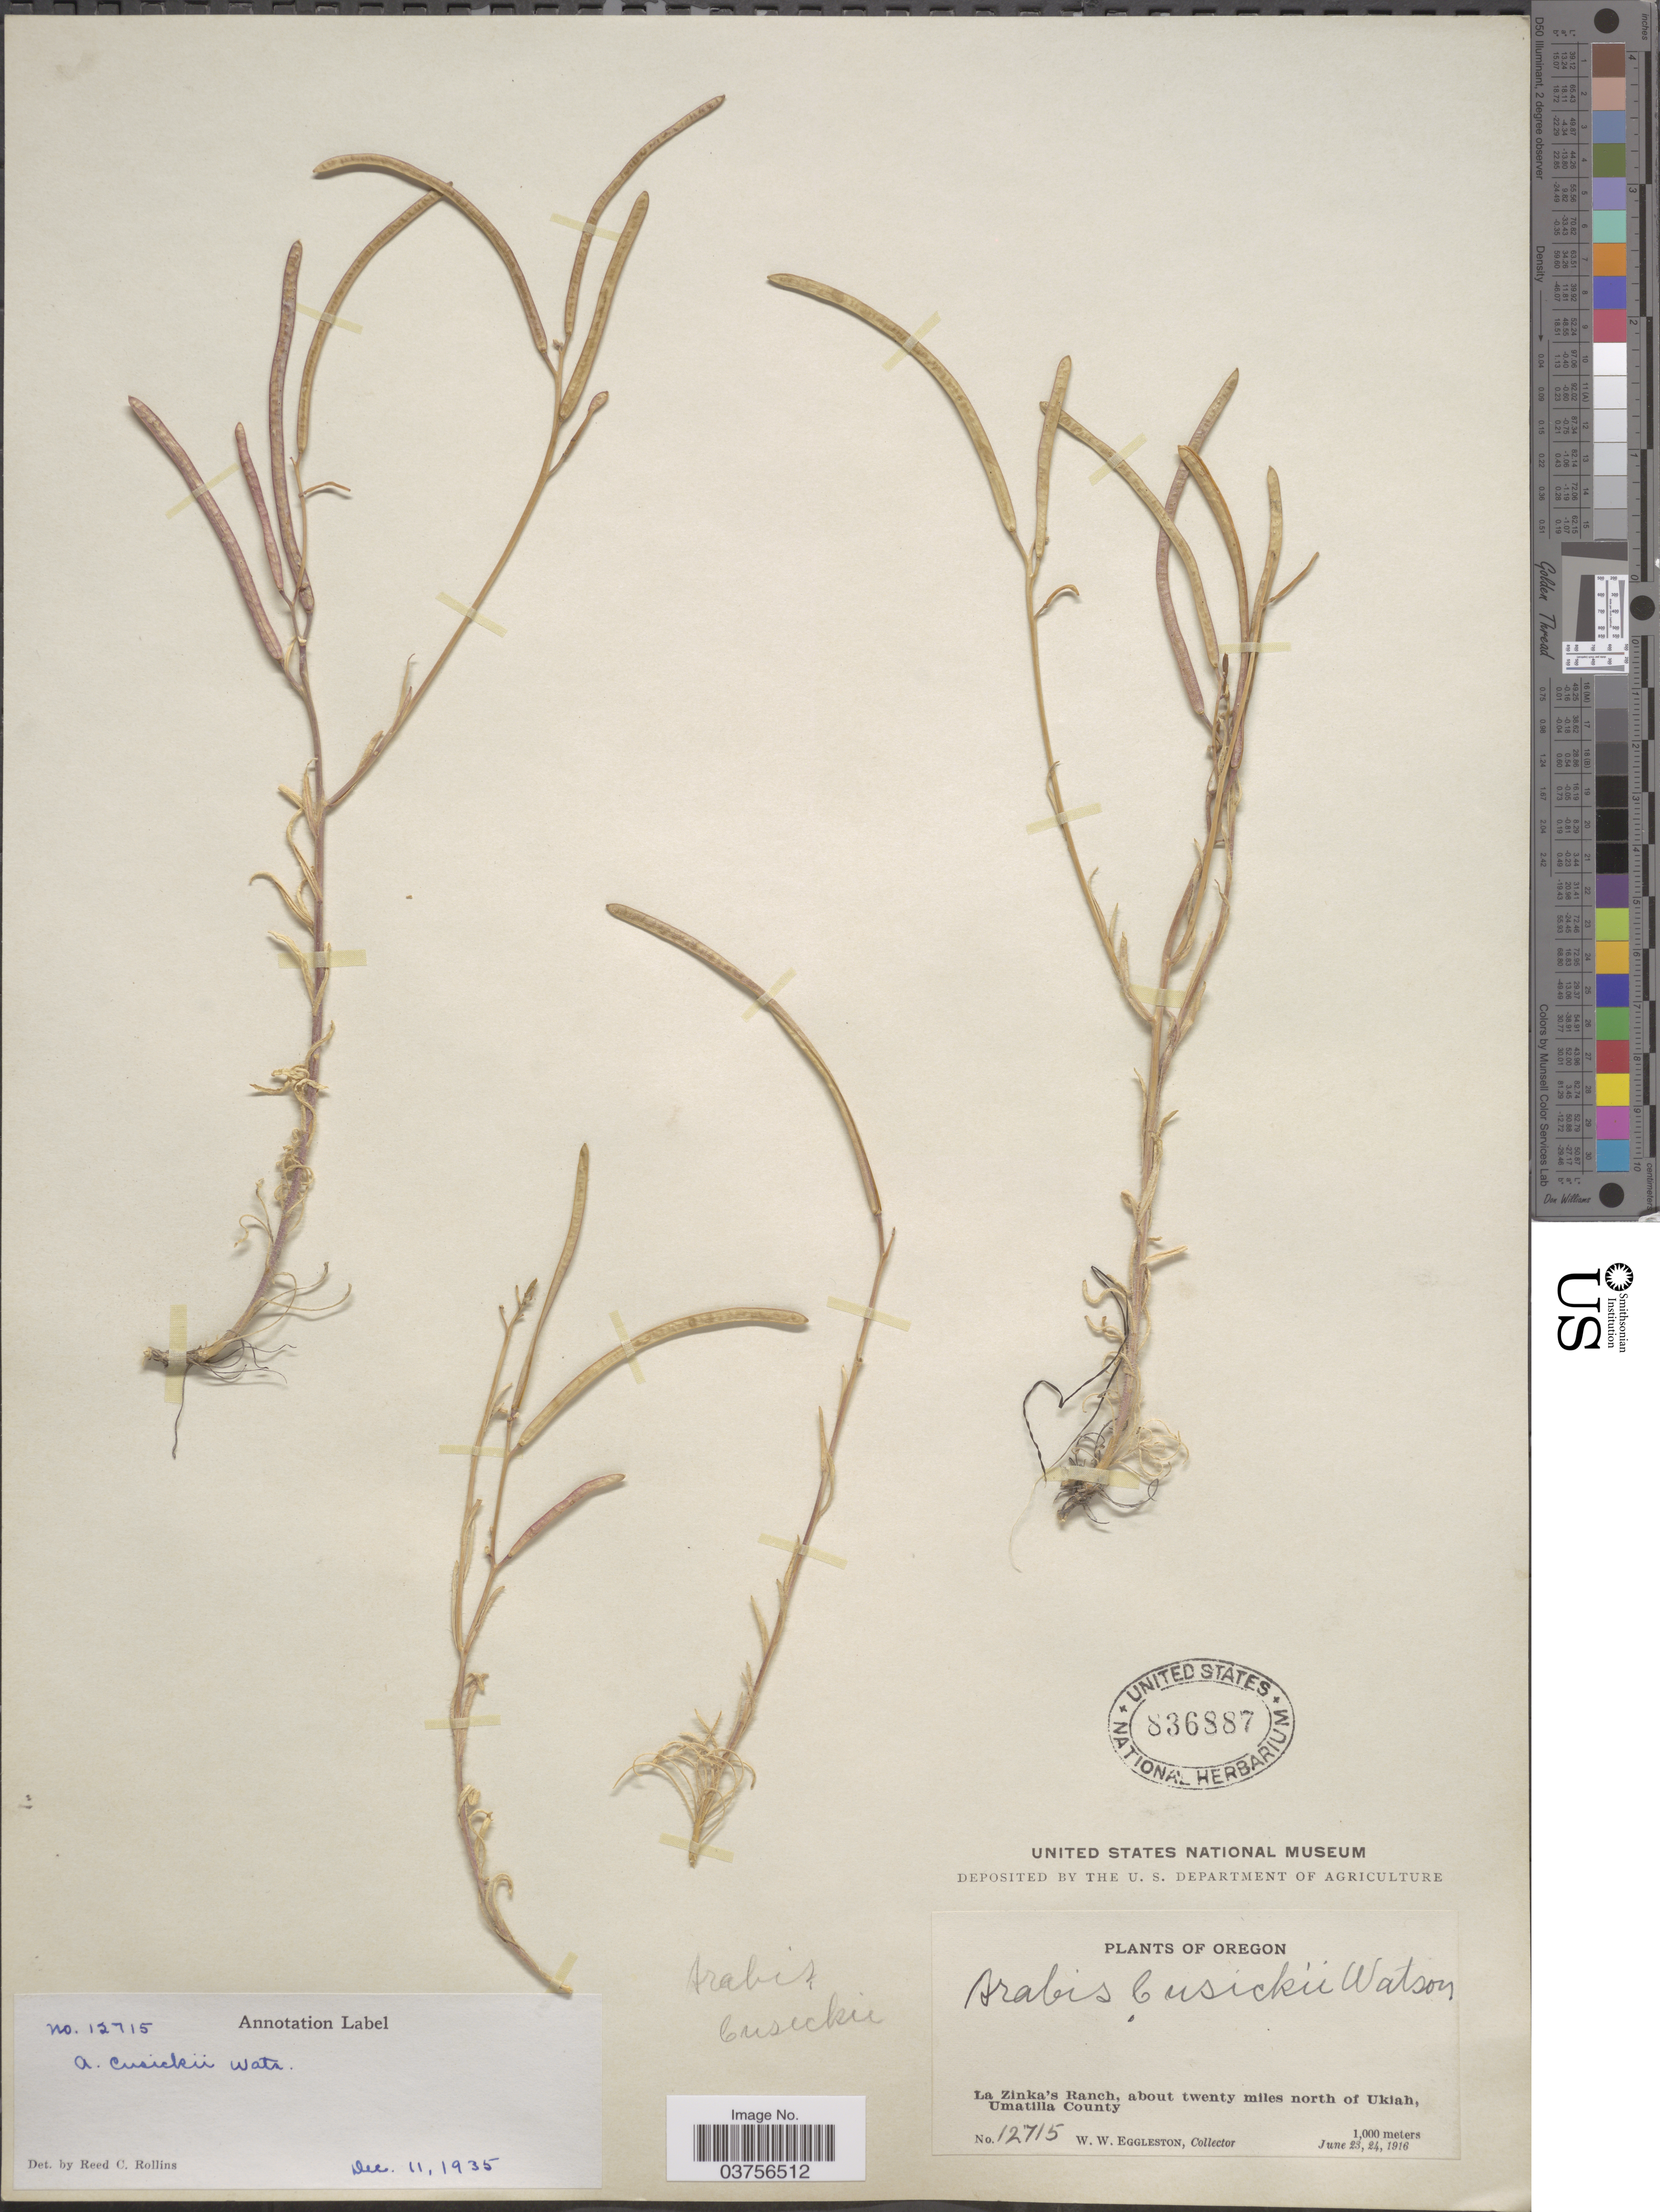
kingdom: Plantae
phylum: Tracheophyta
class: Magnoliopsida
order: Brassicales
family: Brassicaceae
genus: Arabis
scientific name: Arabis cusickii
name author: S. Watson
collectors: W. W. Eggleston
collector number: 12715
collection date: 1916-06-23/1916-06-24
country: United States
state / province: Oregon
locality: La Zinka's Ranch, about twenty miles north of Ukiah, Umatilla County.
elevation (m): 1000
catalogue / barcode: US 836887